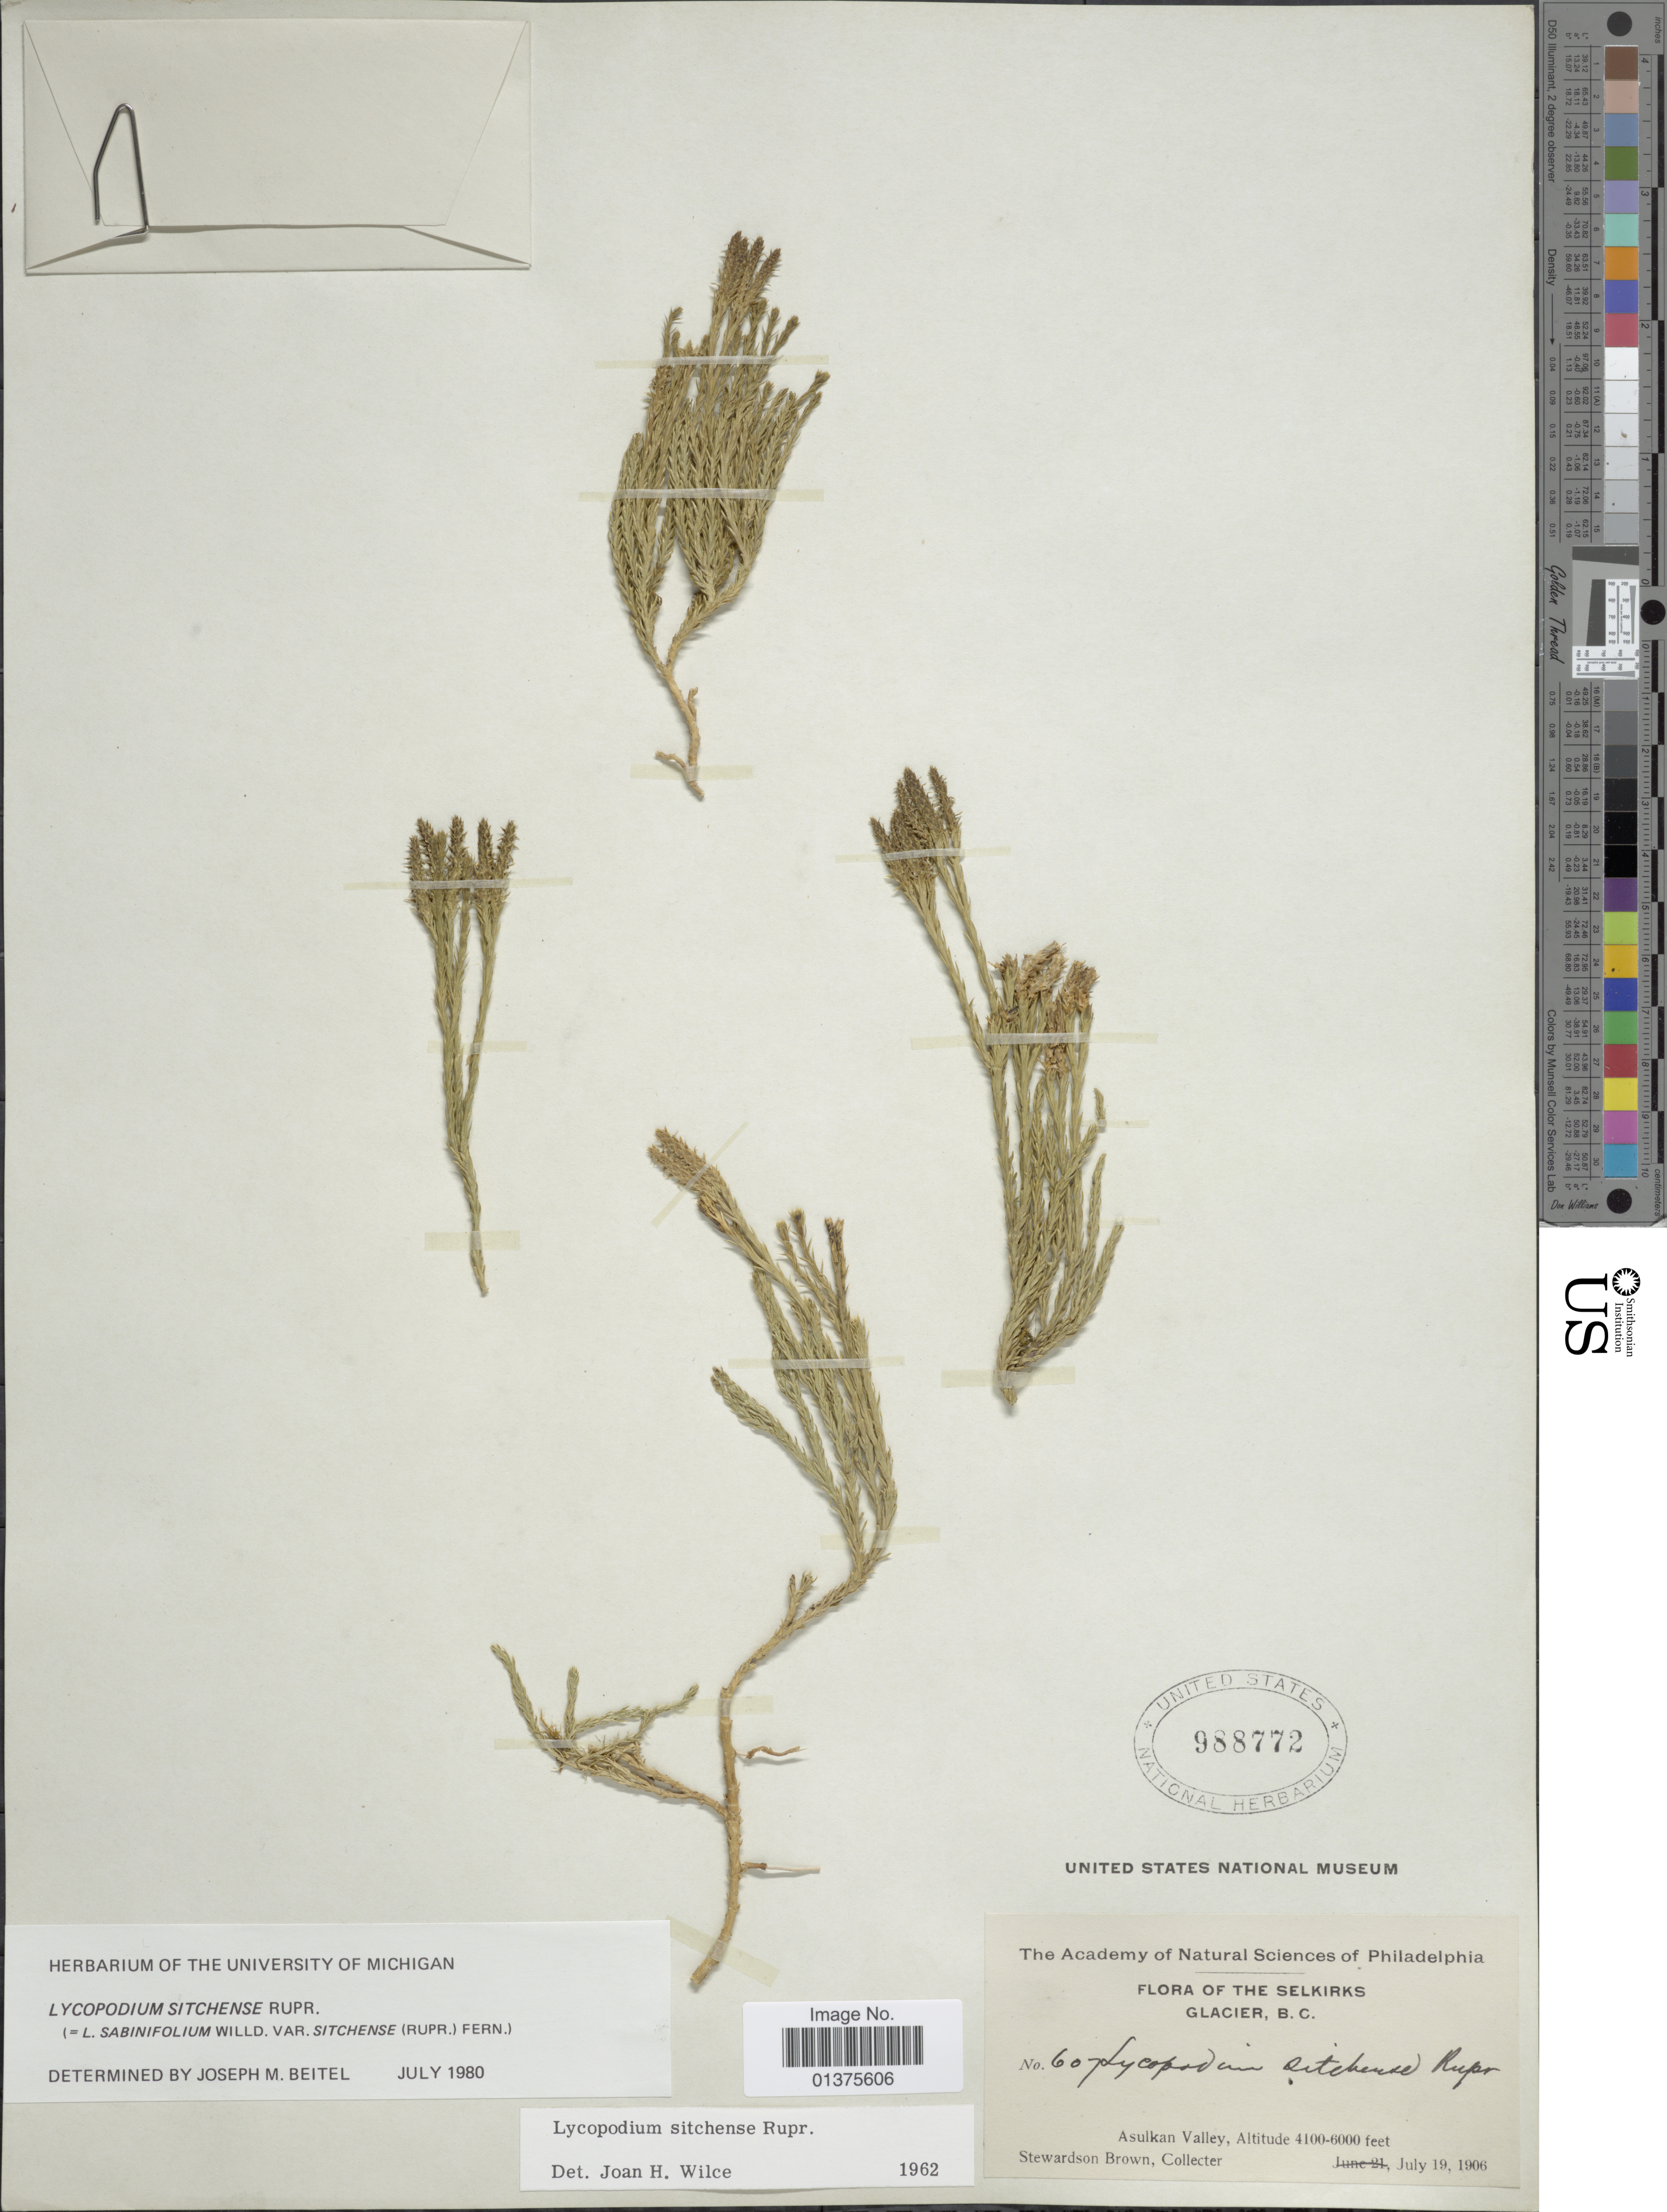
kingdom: Plantae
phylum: Tracheophyta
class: Lycopodiopsida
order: Lycopodiales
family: Lycopodiaceae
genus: Diphasiastrum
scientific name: Diphasiastrum sitchense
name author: (Rupr.) Holub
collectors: S. Brown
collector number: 60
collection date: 1906-07-19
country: Canada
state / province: British Columbia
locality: The Selkirks Glacier, Asulkan Valley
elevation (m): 1250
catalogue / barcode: US 988772